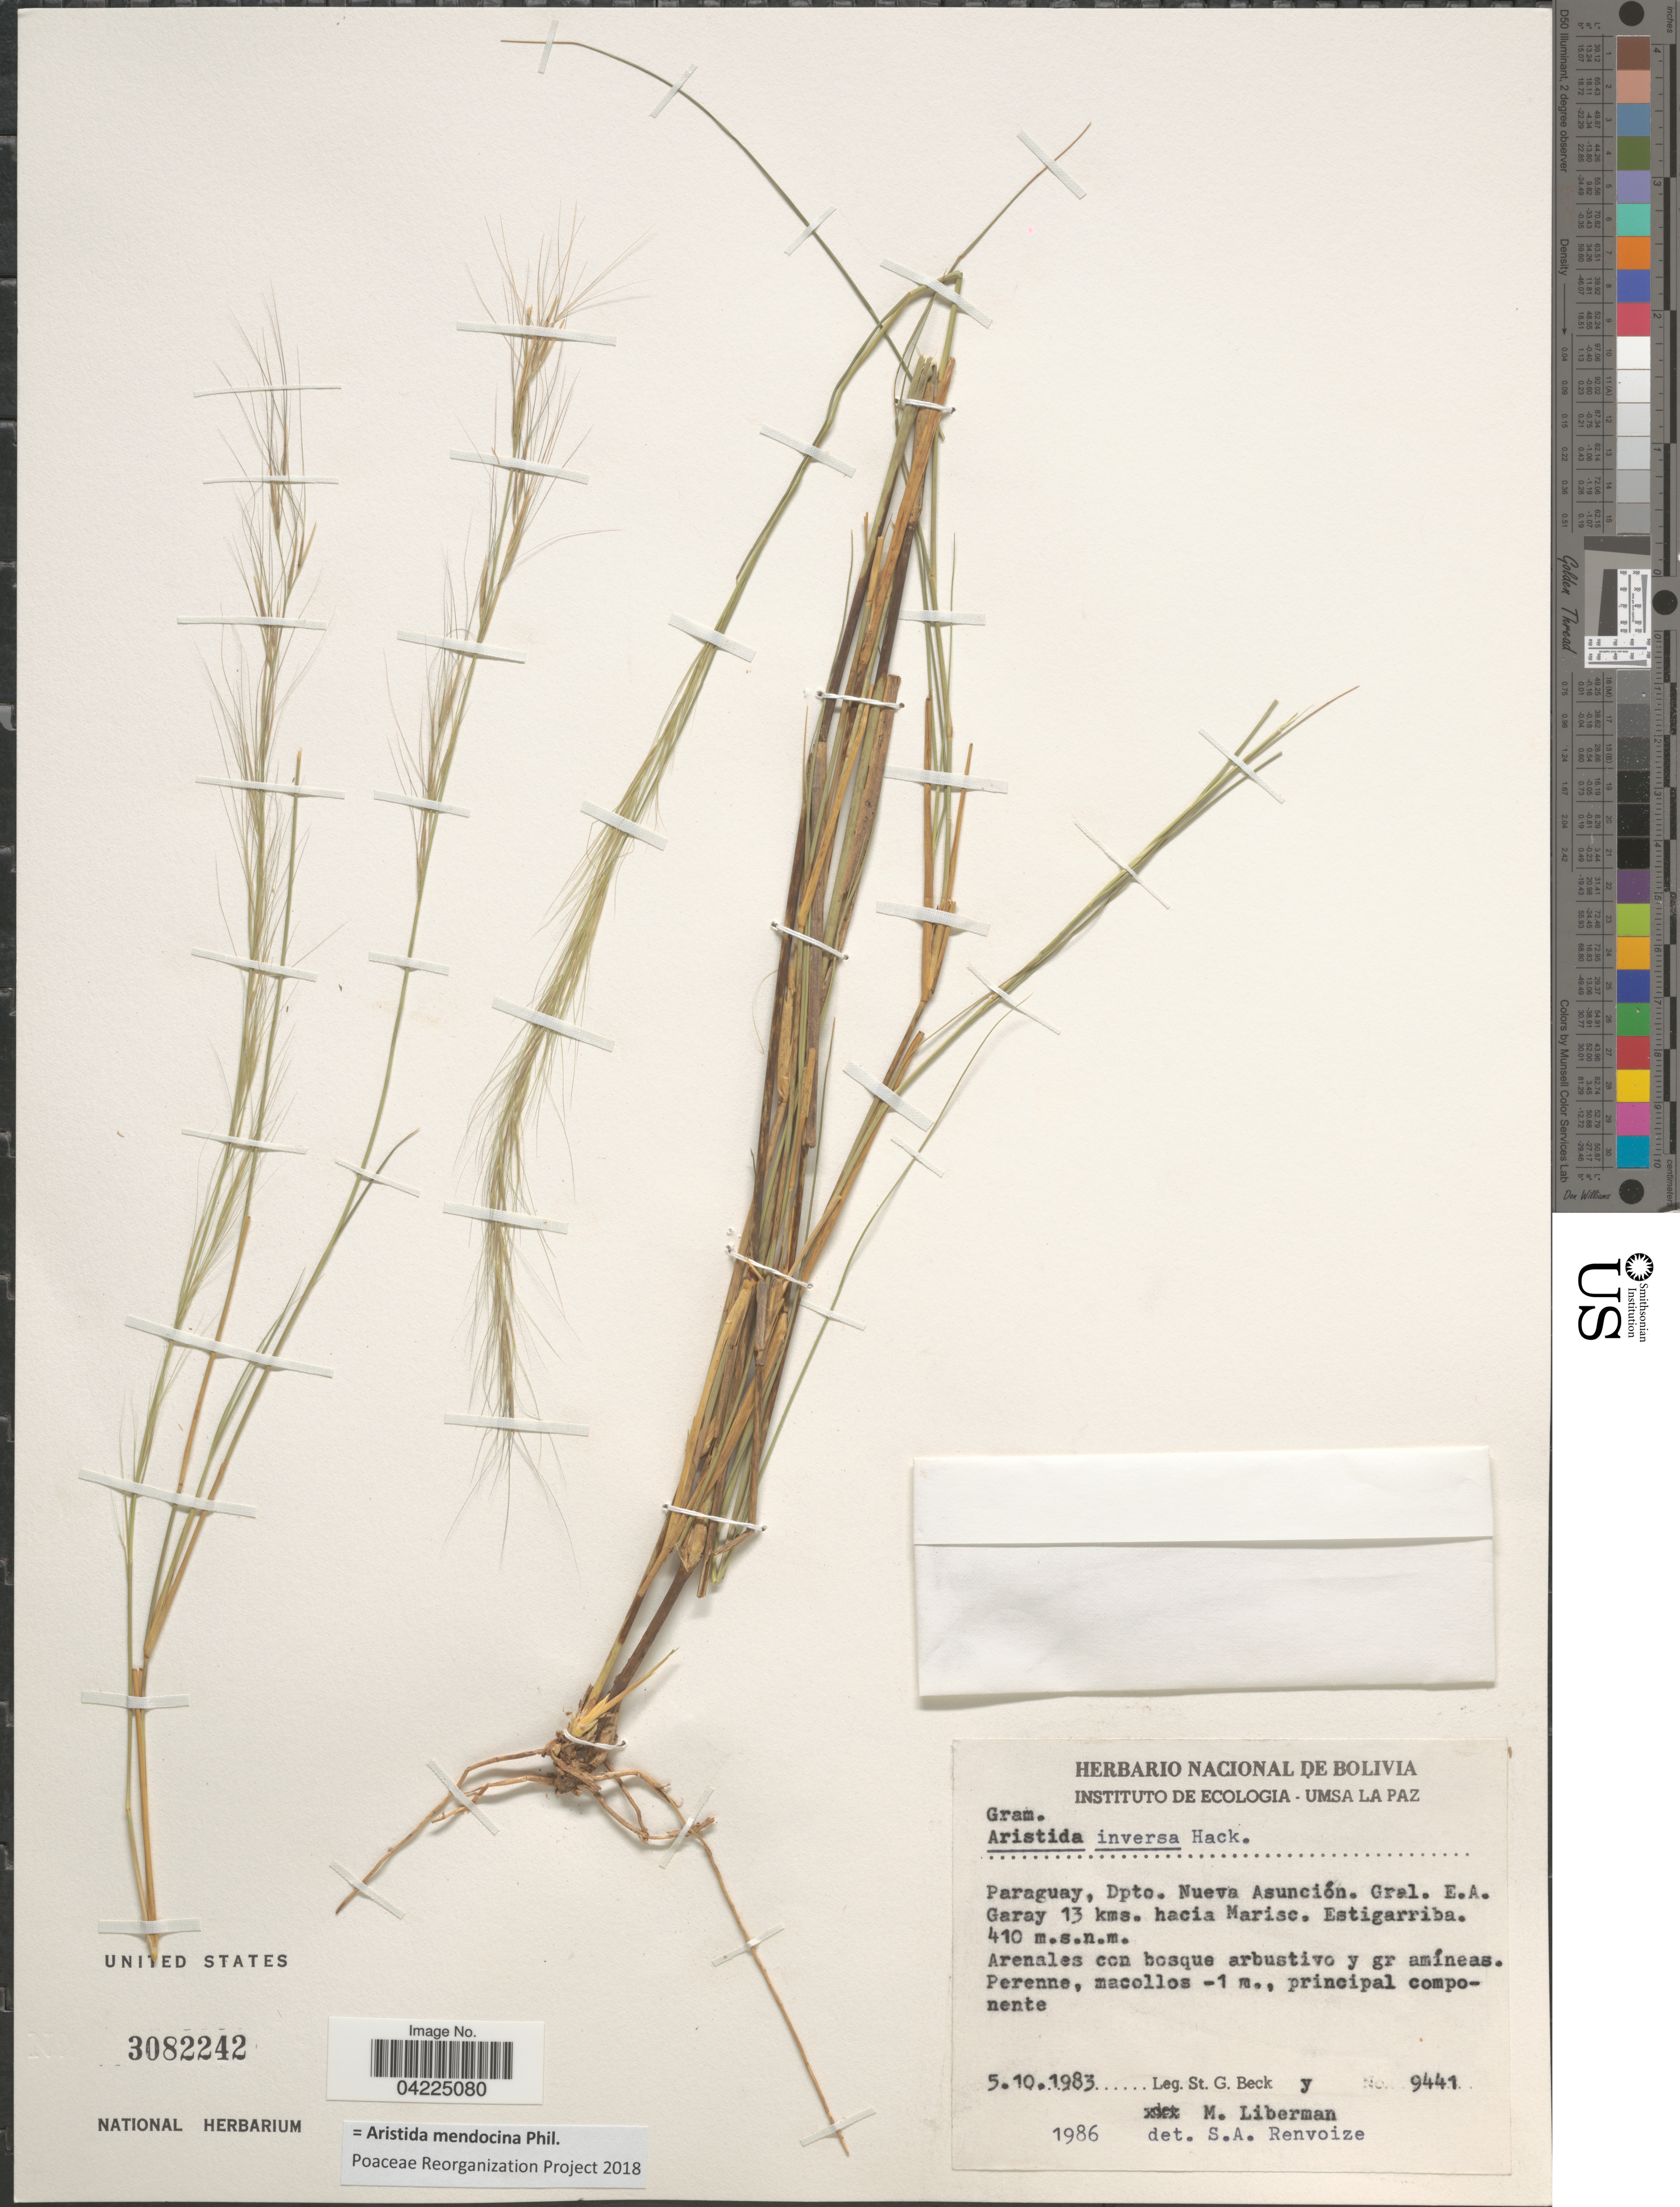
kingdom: Plantae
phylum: Tracheophyta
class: Liliopsida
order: Poales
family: Poaceae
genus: Aristida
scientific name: Aristida mendocina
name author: Phil.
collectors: S. G. Beck & M. Liberman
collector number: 9441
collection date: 1983-10-05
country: Paraguay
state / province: Asuncion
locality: Dpto. Nueva Asunción. Gral. E.A. Garay 13 kms. hacia Marisc. Estigarriba.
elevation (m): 410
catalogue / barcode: US 3082242